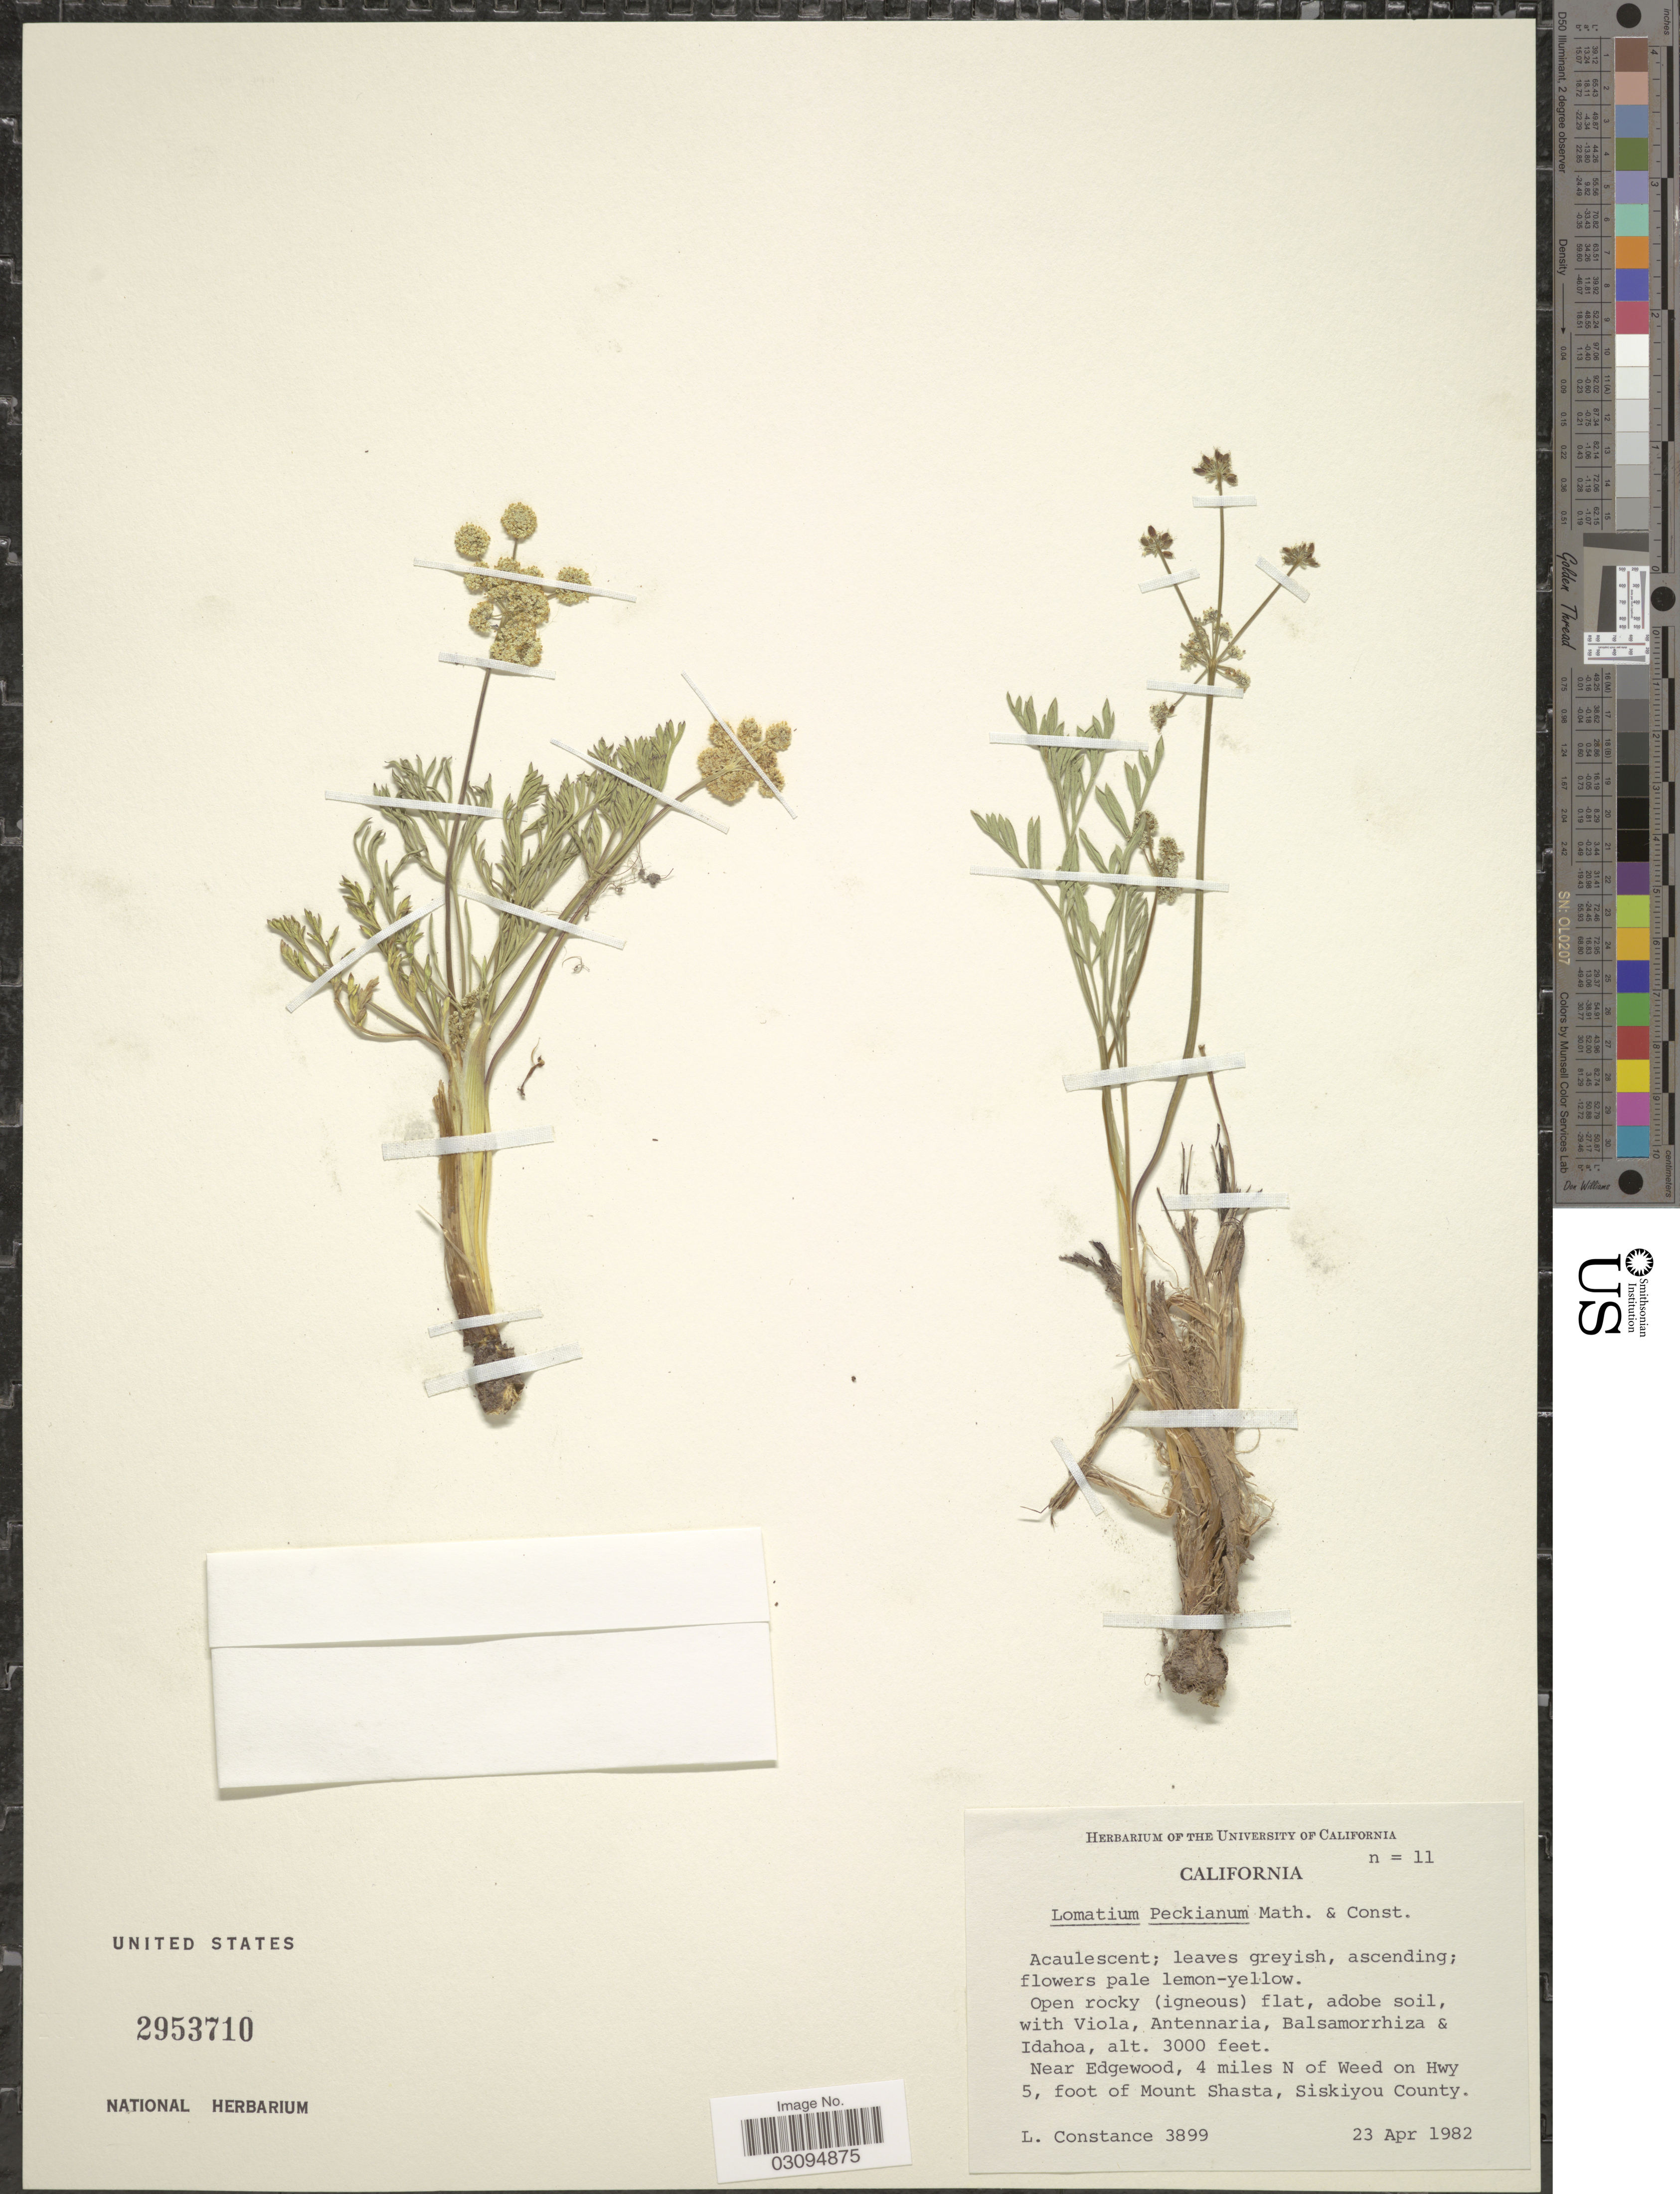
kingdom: Plantae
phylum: Tracheophyta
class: Magnoliopsida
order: Apiales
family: Apiaceae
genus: Lomatium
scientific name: Lomatium peckianum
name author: Mathias & Constance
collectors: L. Constance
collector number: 3899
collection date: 1982-04-23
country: United States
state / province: California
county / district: Siskiyou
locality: Near Edgewood, 4 miles N of Weed on Hwy 5, foot of of Mount Shasta, Siskiyou County.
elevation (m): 914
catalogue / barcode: US 2953710